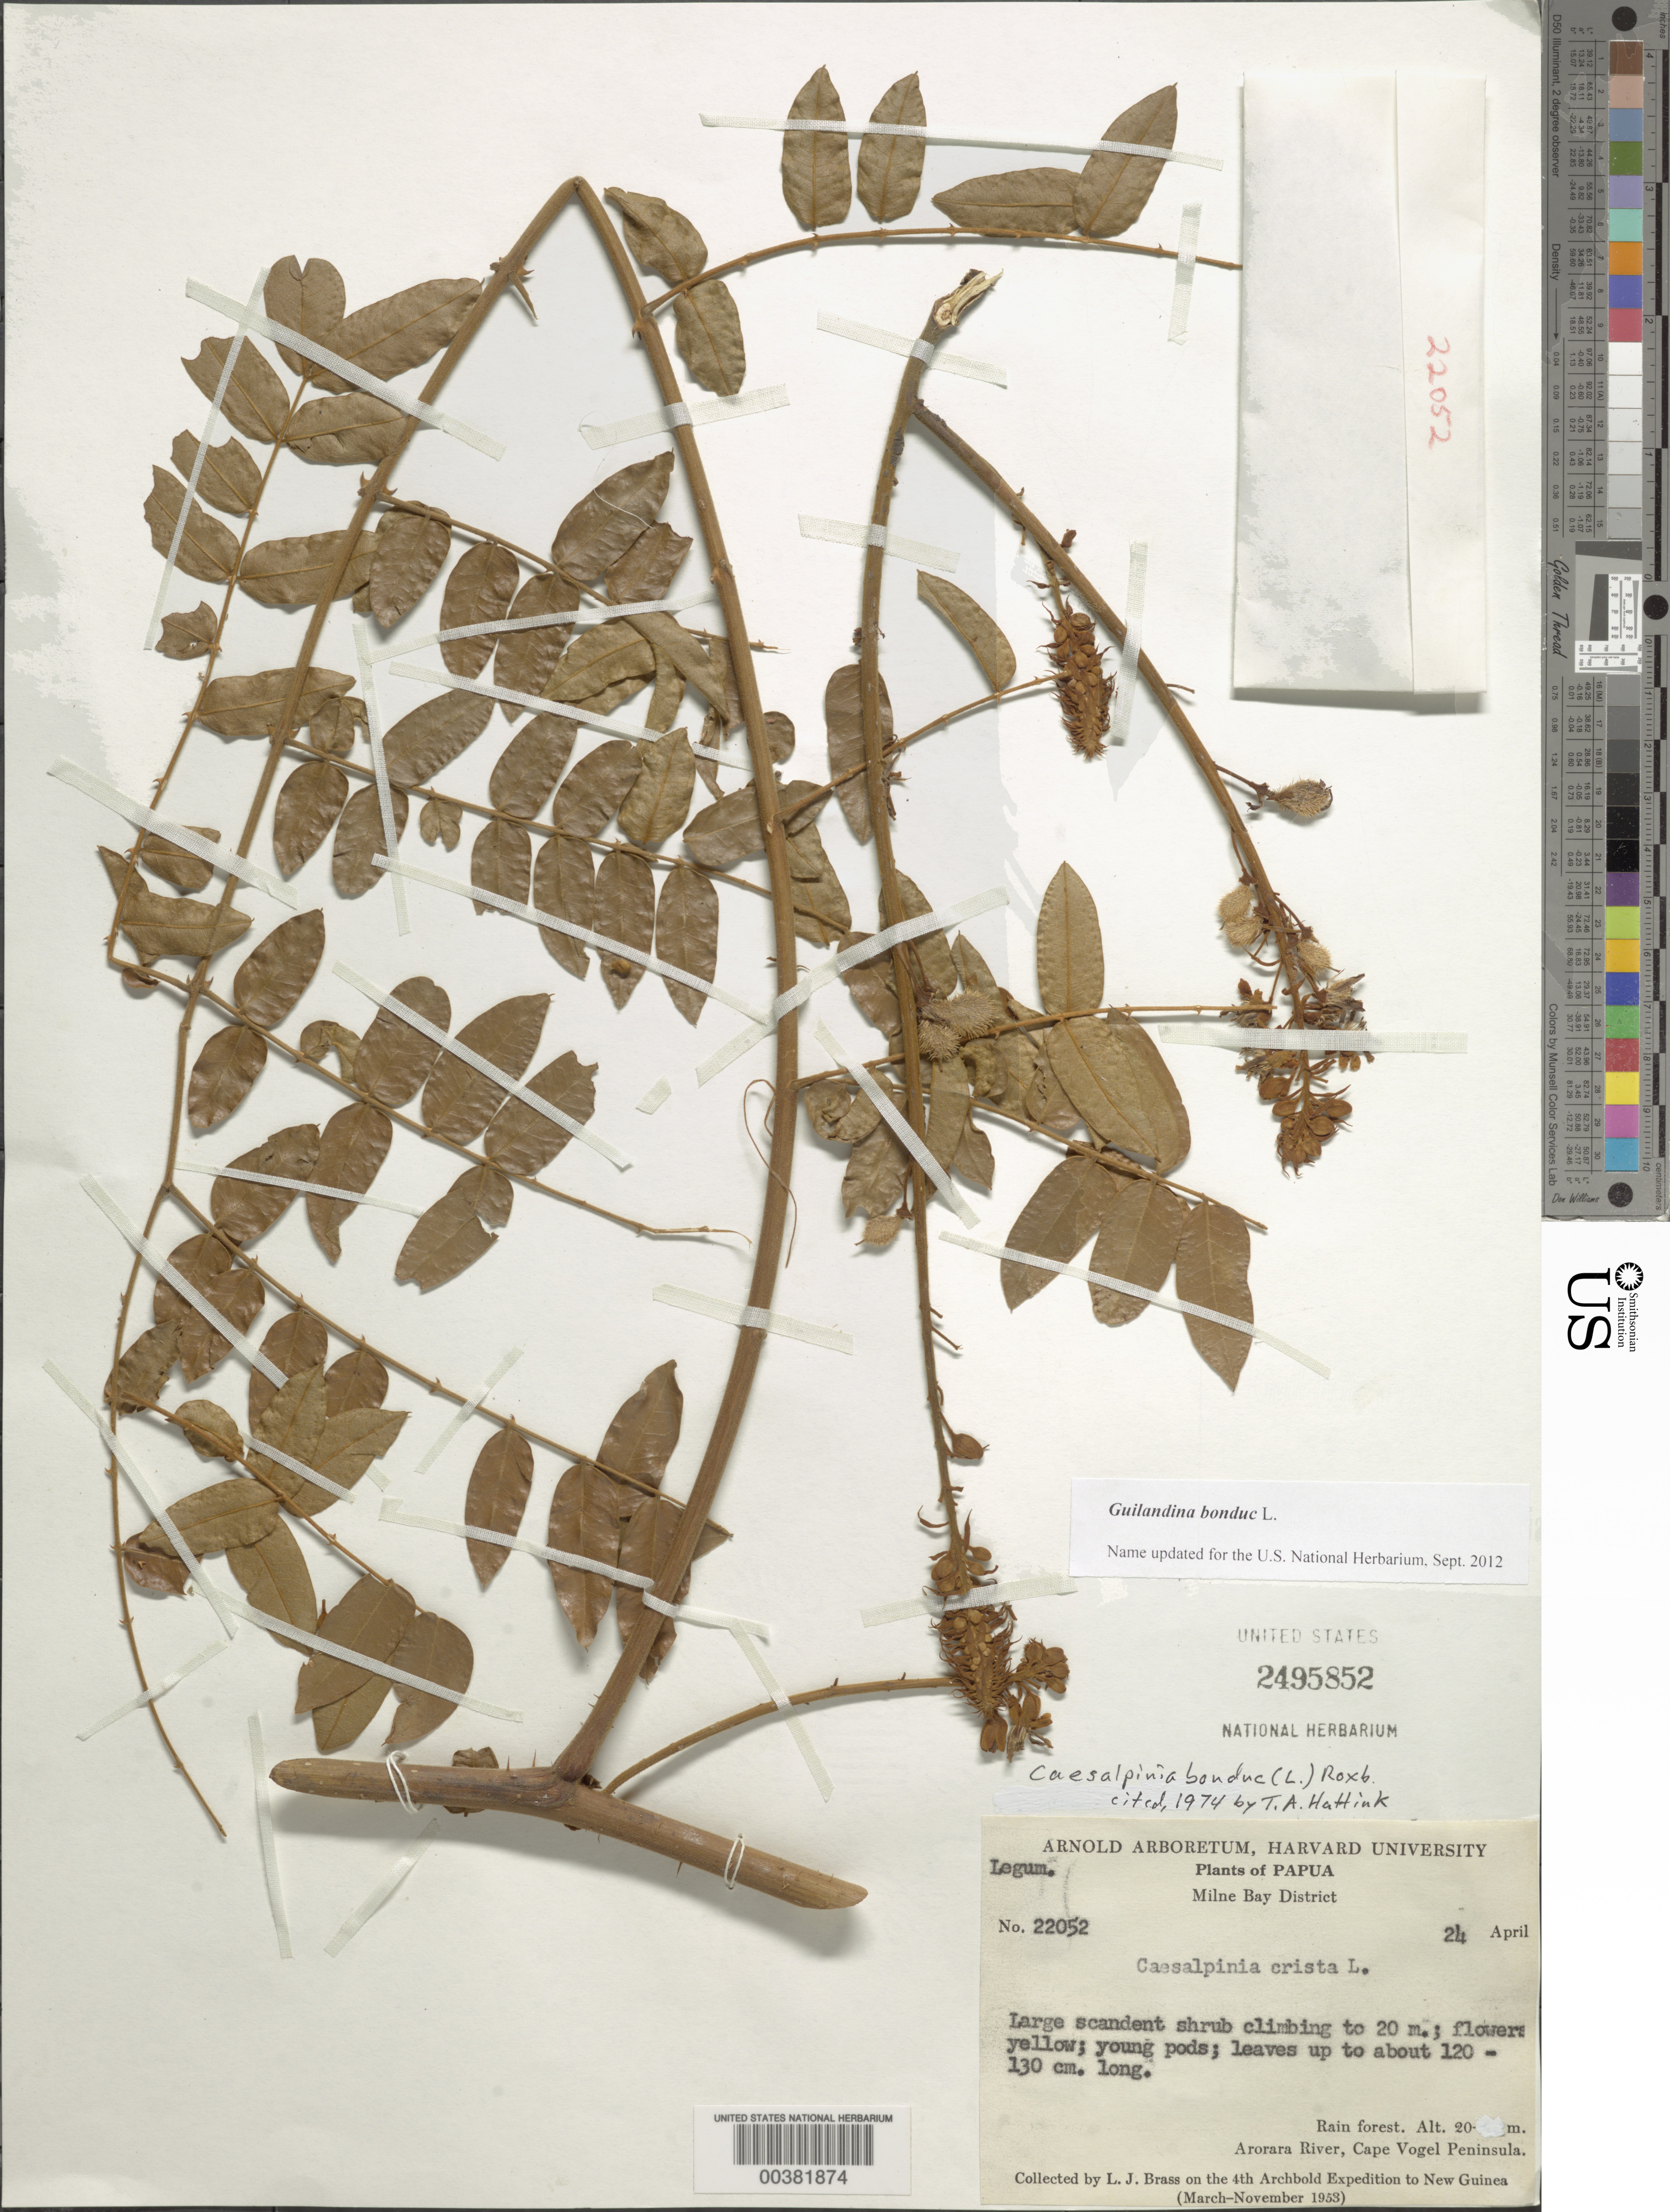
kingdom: Plantae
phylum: Tracheophyta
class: Magnoliopsida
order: Fabales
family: Fabaceae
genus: Guilandina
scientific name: Guilandina bonduc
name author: L.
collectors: L. J. Brass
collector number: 22052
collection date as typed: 24 Apr 1953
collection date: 1953-04-24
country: Papua New Guinea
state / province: Milne Bay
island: New Guinea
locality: Milne bay dist.; arorara river, cape vogel peninsula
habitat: Rain forest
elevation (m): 20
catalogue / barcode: US 2495852